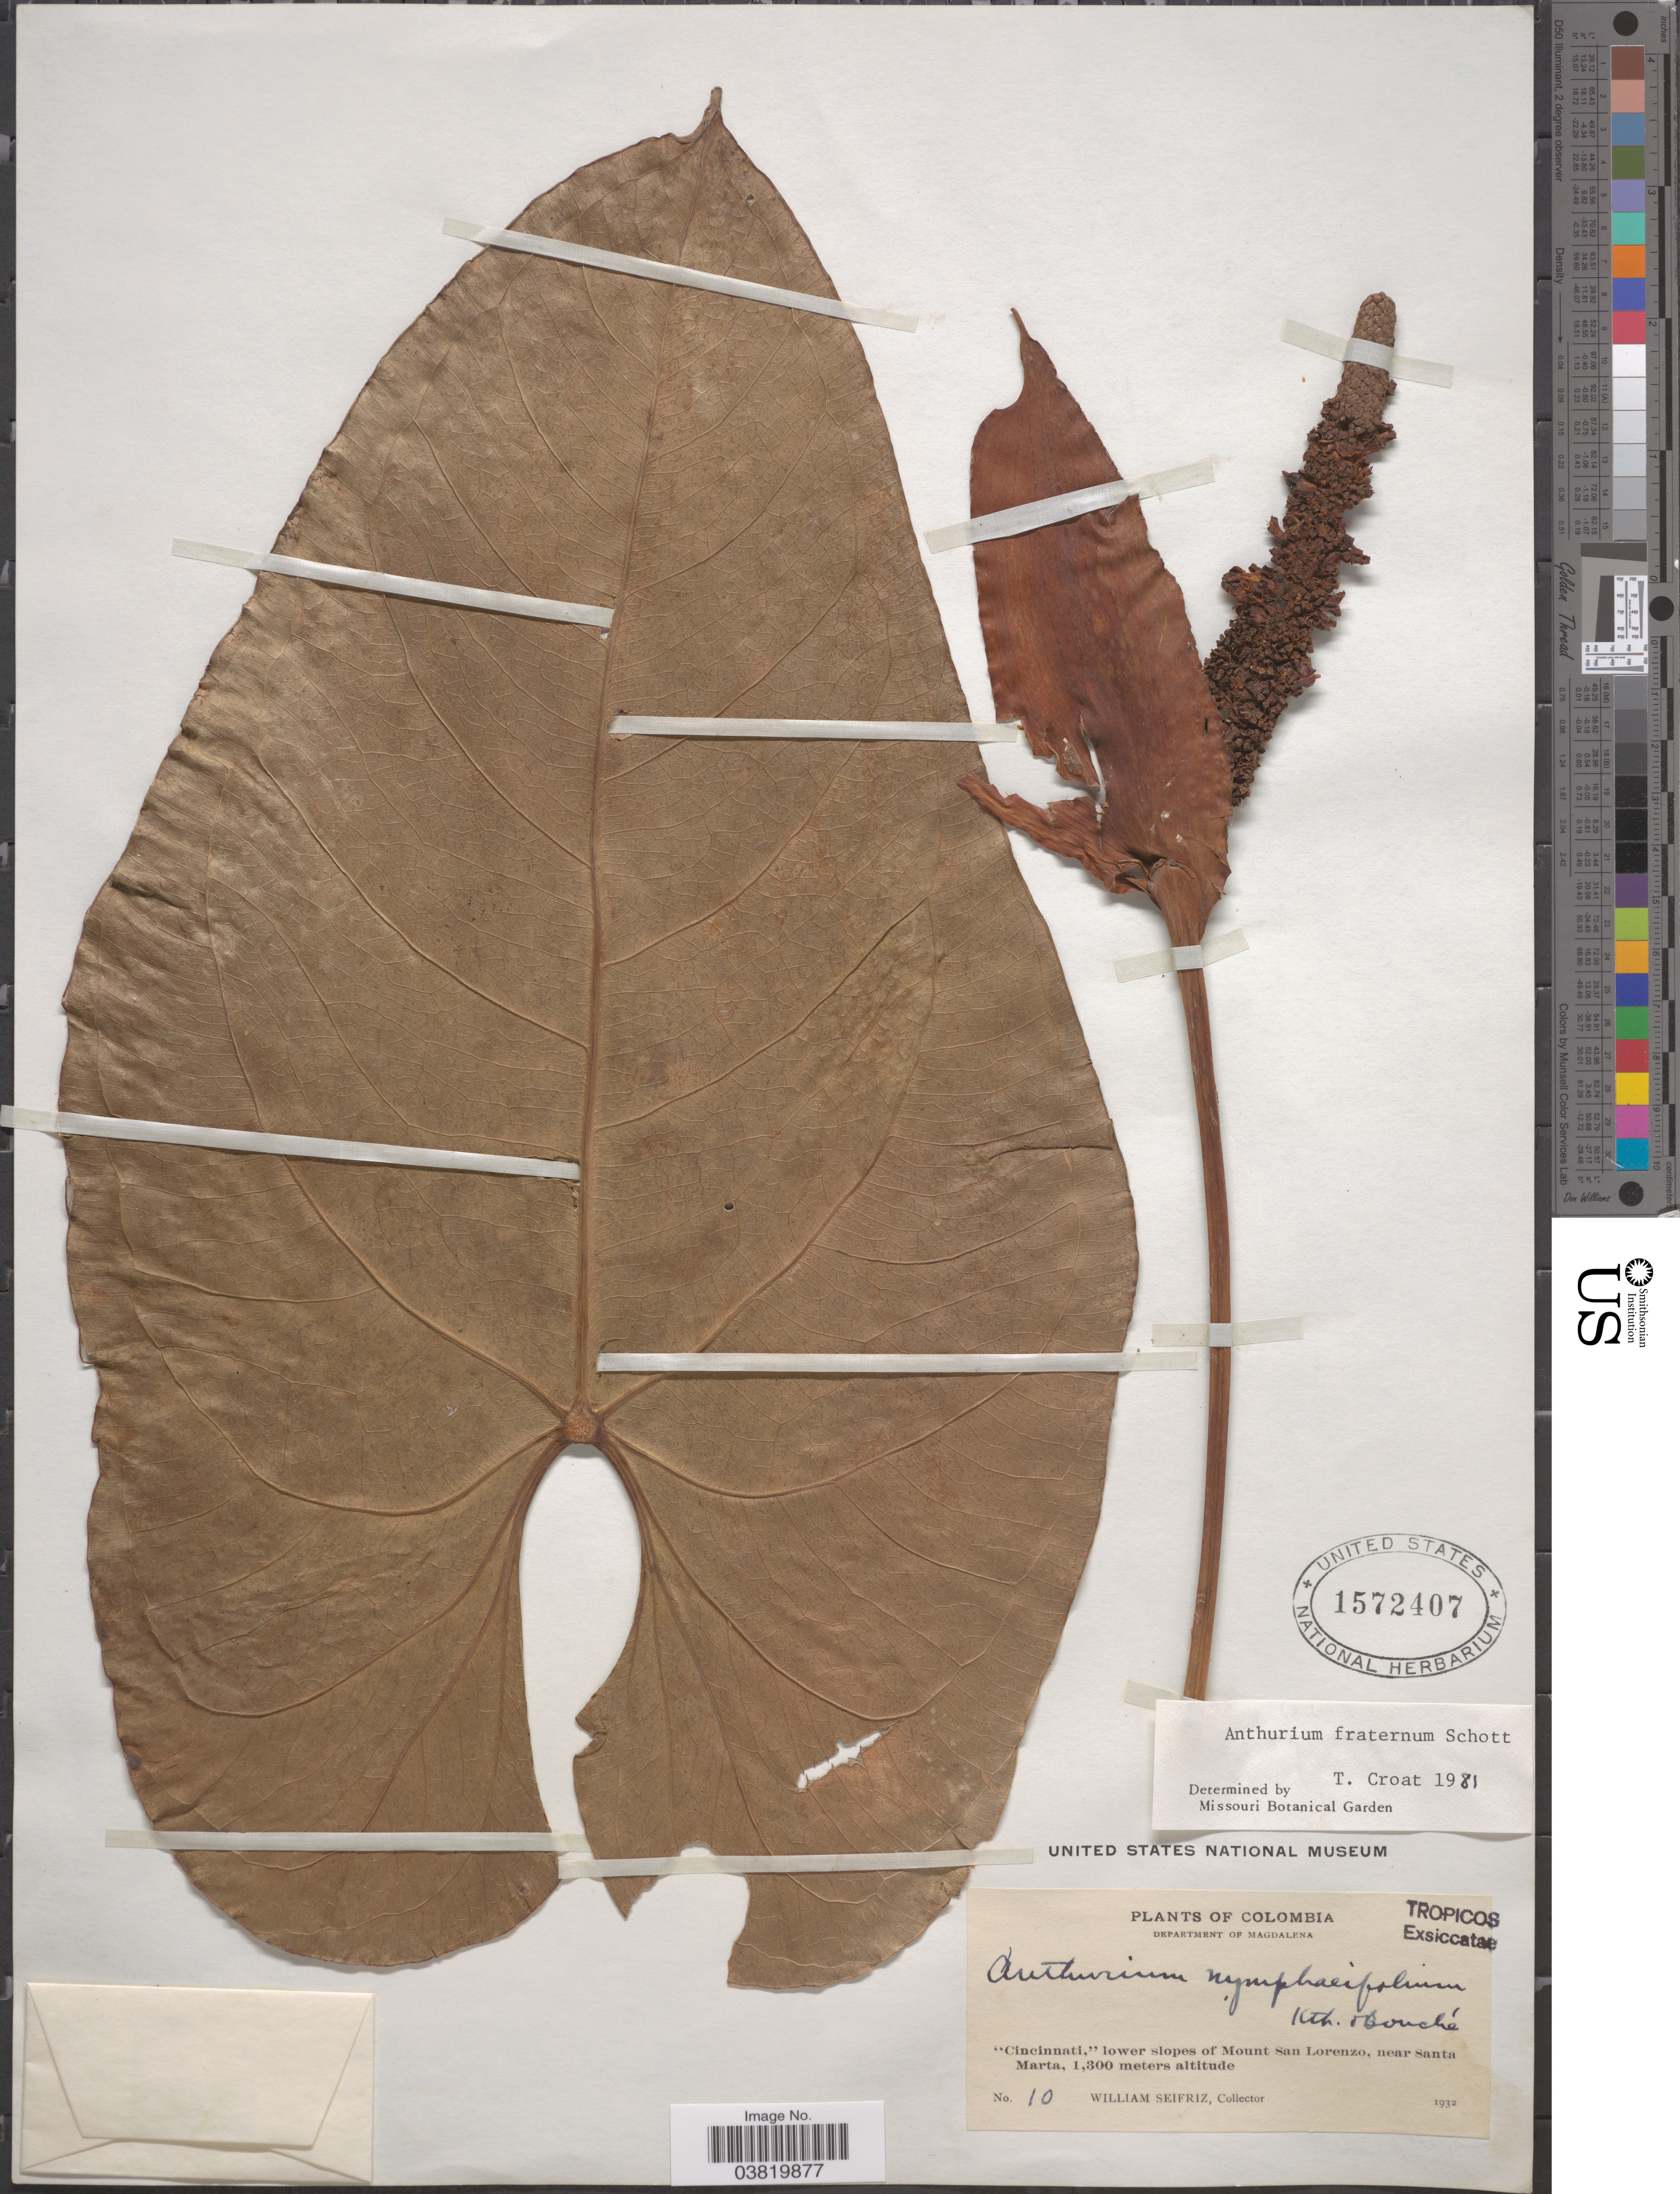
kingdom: Plantae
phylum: Tracheophyta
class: Liliopsida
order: Alismatales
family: Araceae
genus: Anthurium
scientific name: Anthurium fraternum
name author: Schott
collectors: W. Seifriz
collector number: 10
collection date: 1932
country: Colombia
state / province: Magdalena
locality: Department of Magdalena. "Cincinnati," lower slopes of Mount San Lorenzo, near Santa Marta.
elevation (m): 1300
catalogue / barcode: US 1572407